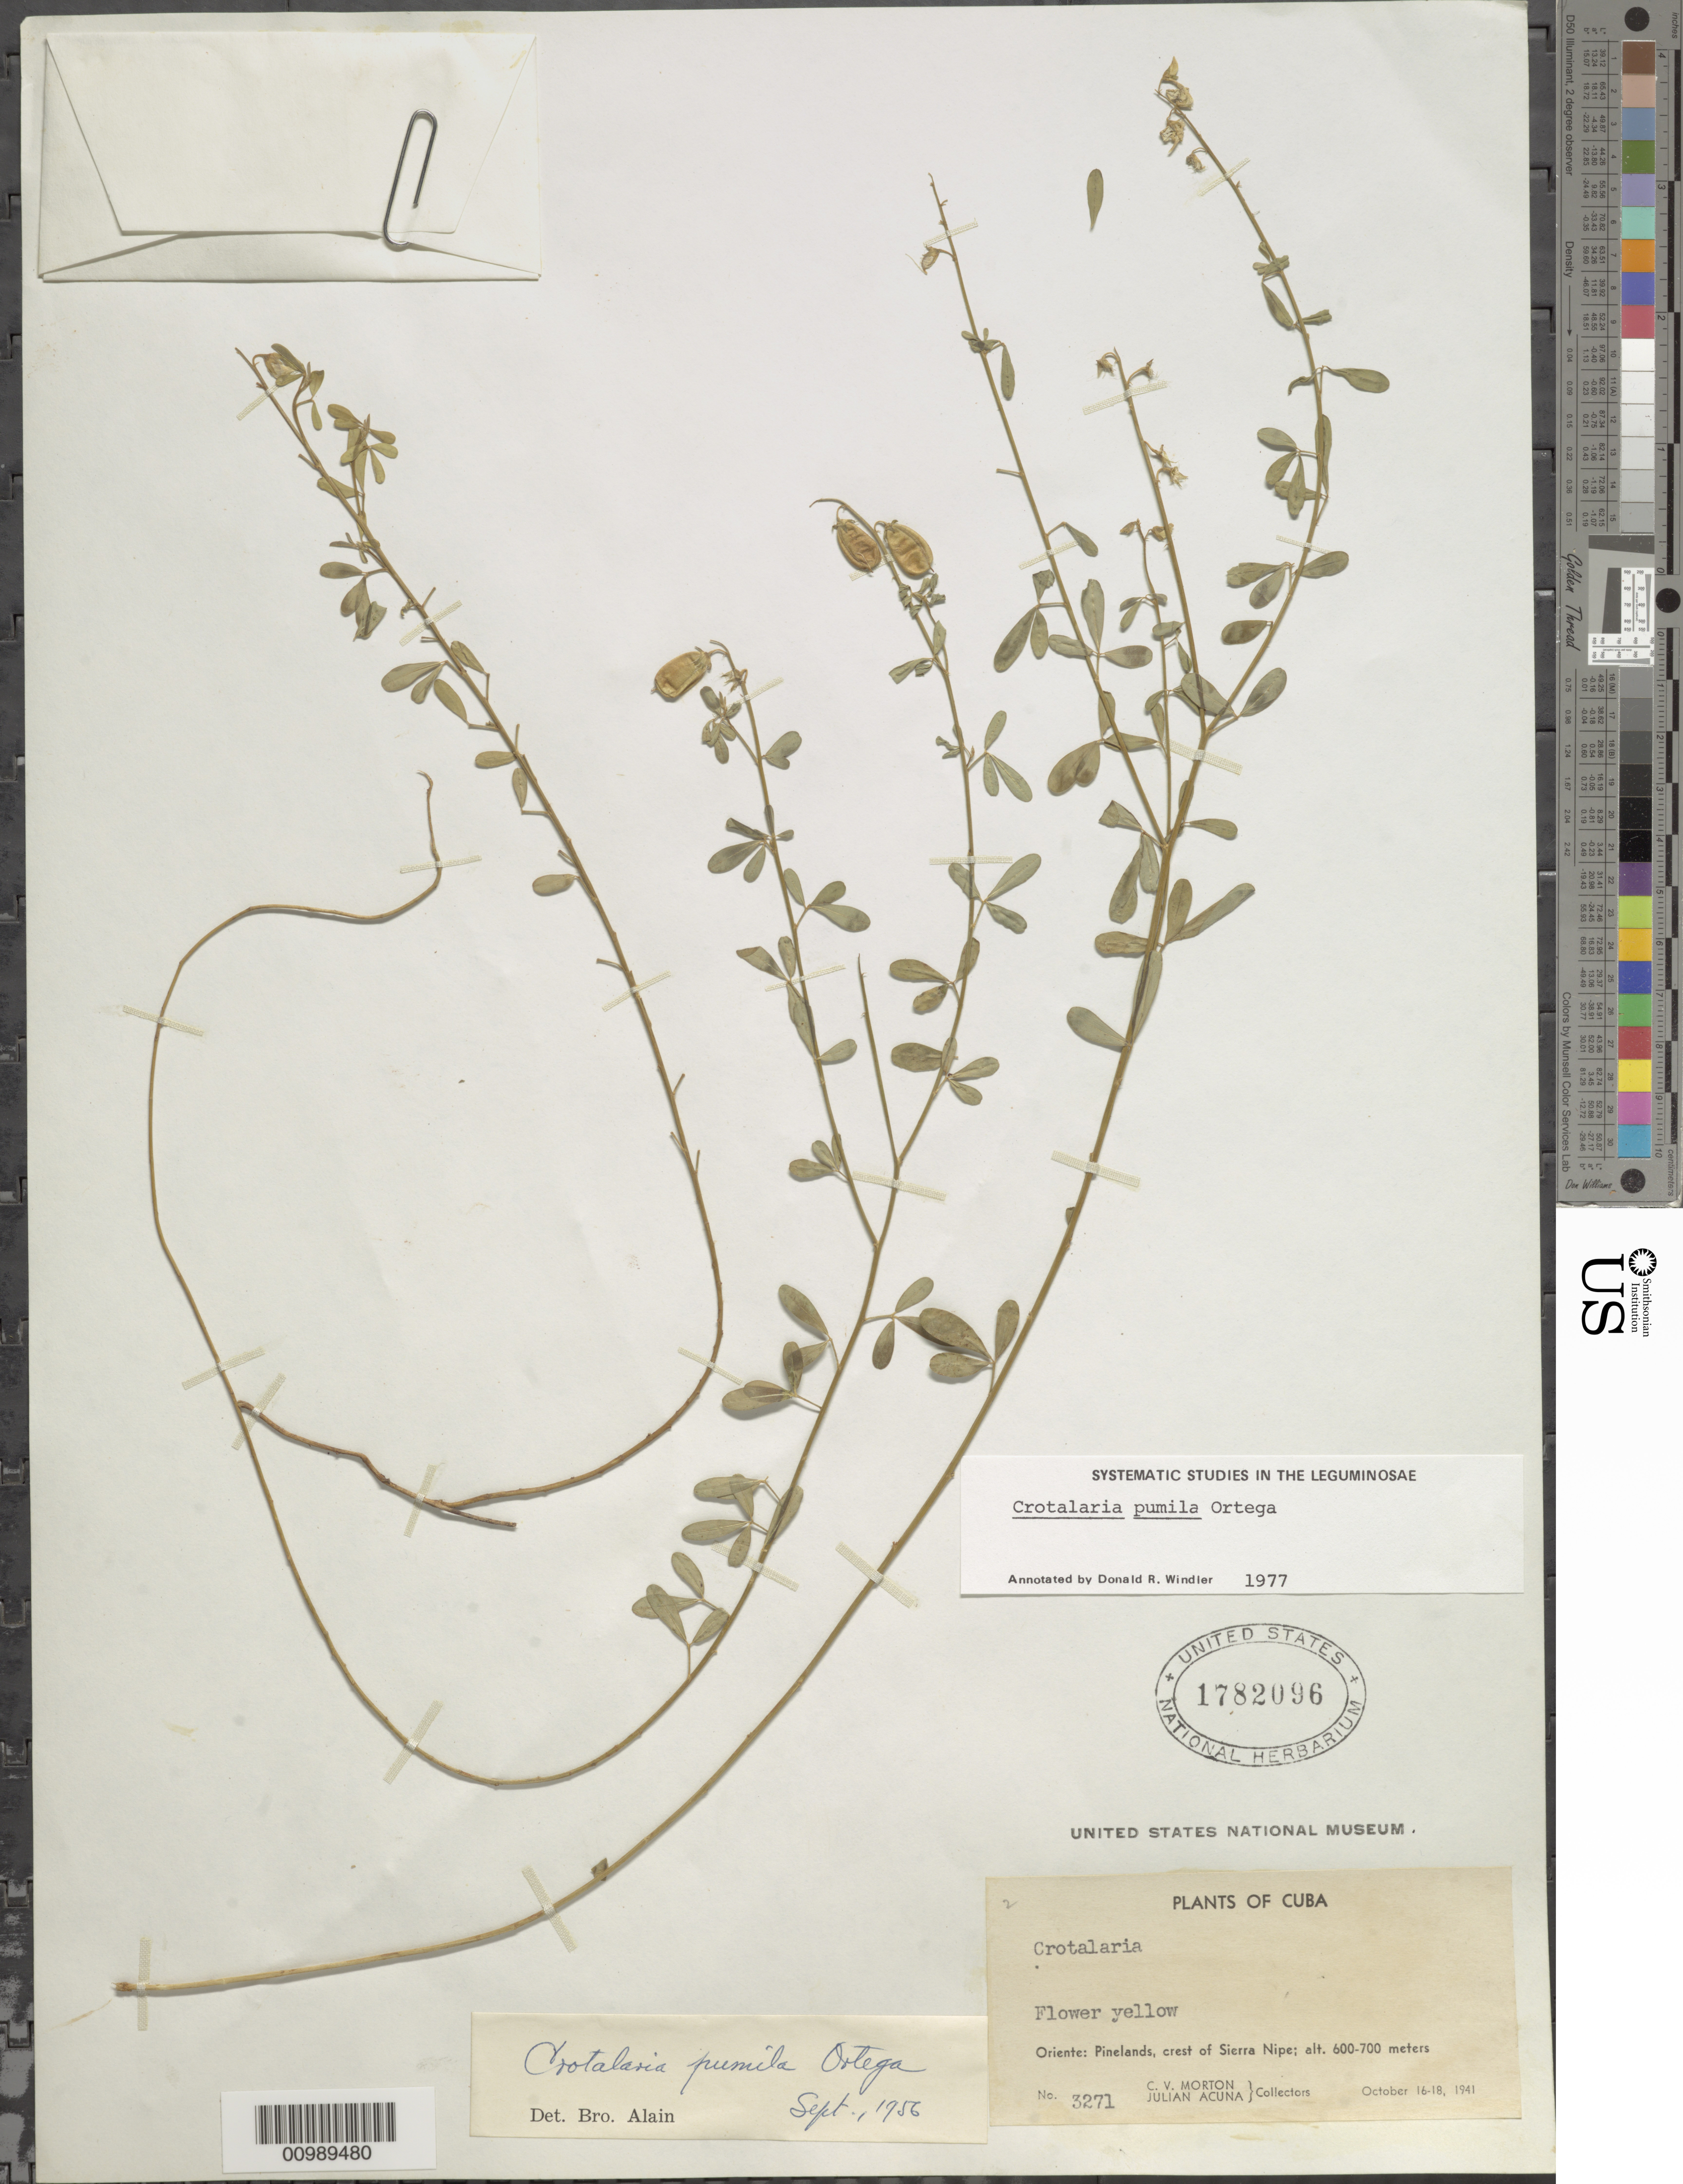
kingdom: Plantae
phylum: Tracheophyta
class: Magnoliopsida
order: Fabales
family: Fabaceae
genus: Crotalaria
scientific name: Crotalaria pumila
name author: Ortega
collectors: C. V. Morton & J. Acuña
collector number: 3271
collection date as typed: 16 Oct 1941 to 18 Oct 1941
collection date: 1941-10-16/1941-10-18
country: Cuba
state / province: Holguín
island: Cuba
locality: Pinelands, crest of Sierra Nipe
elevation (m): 600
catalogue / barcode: US 1782096